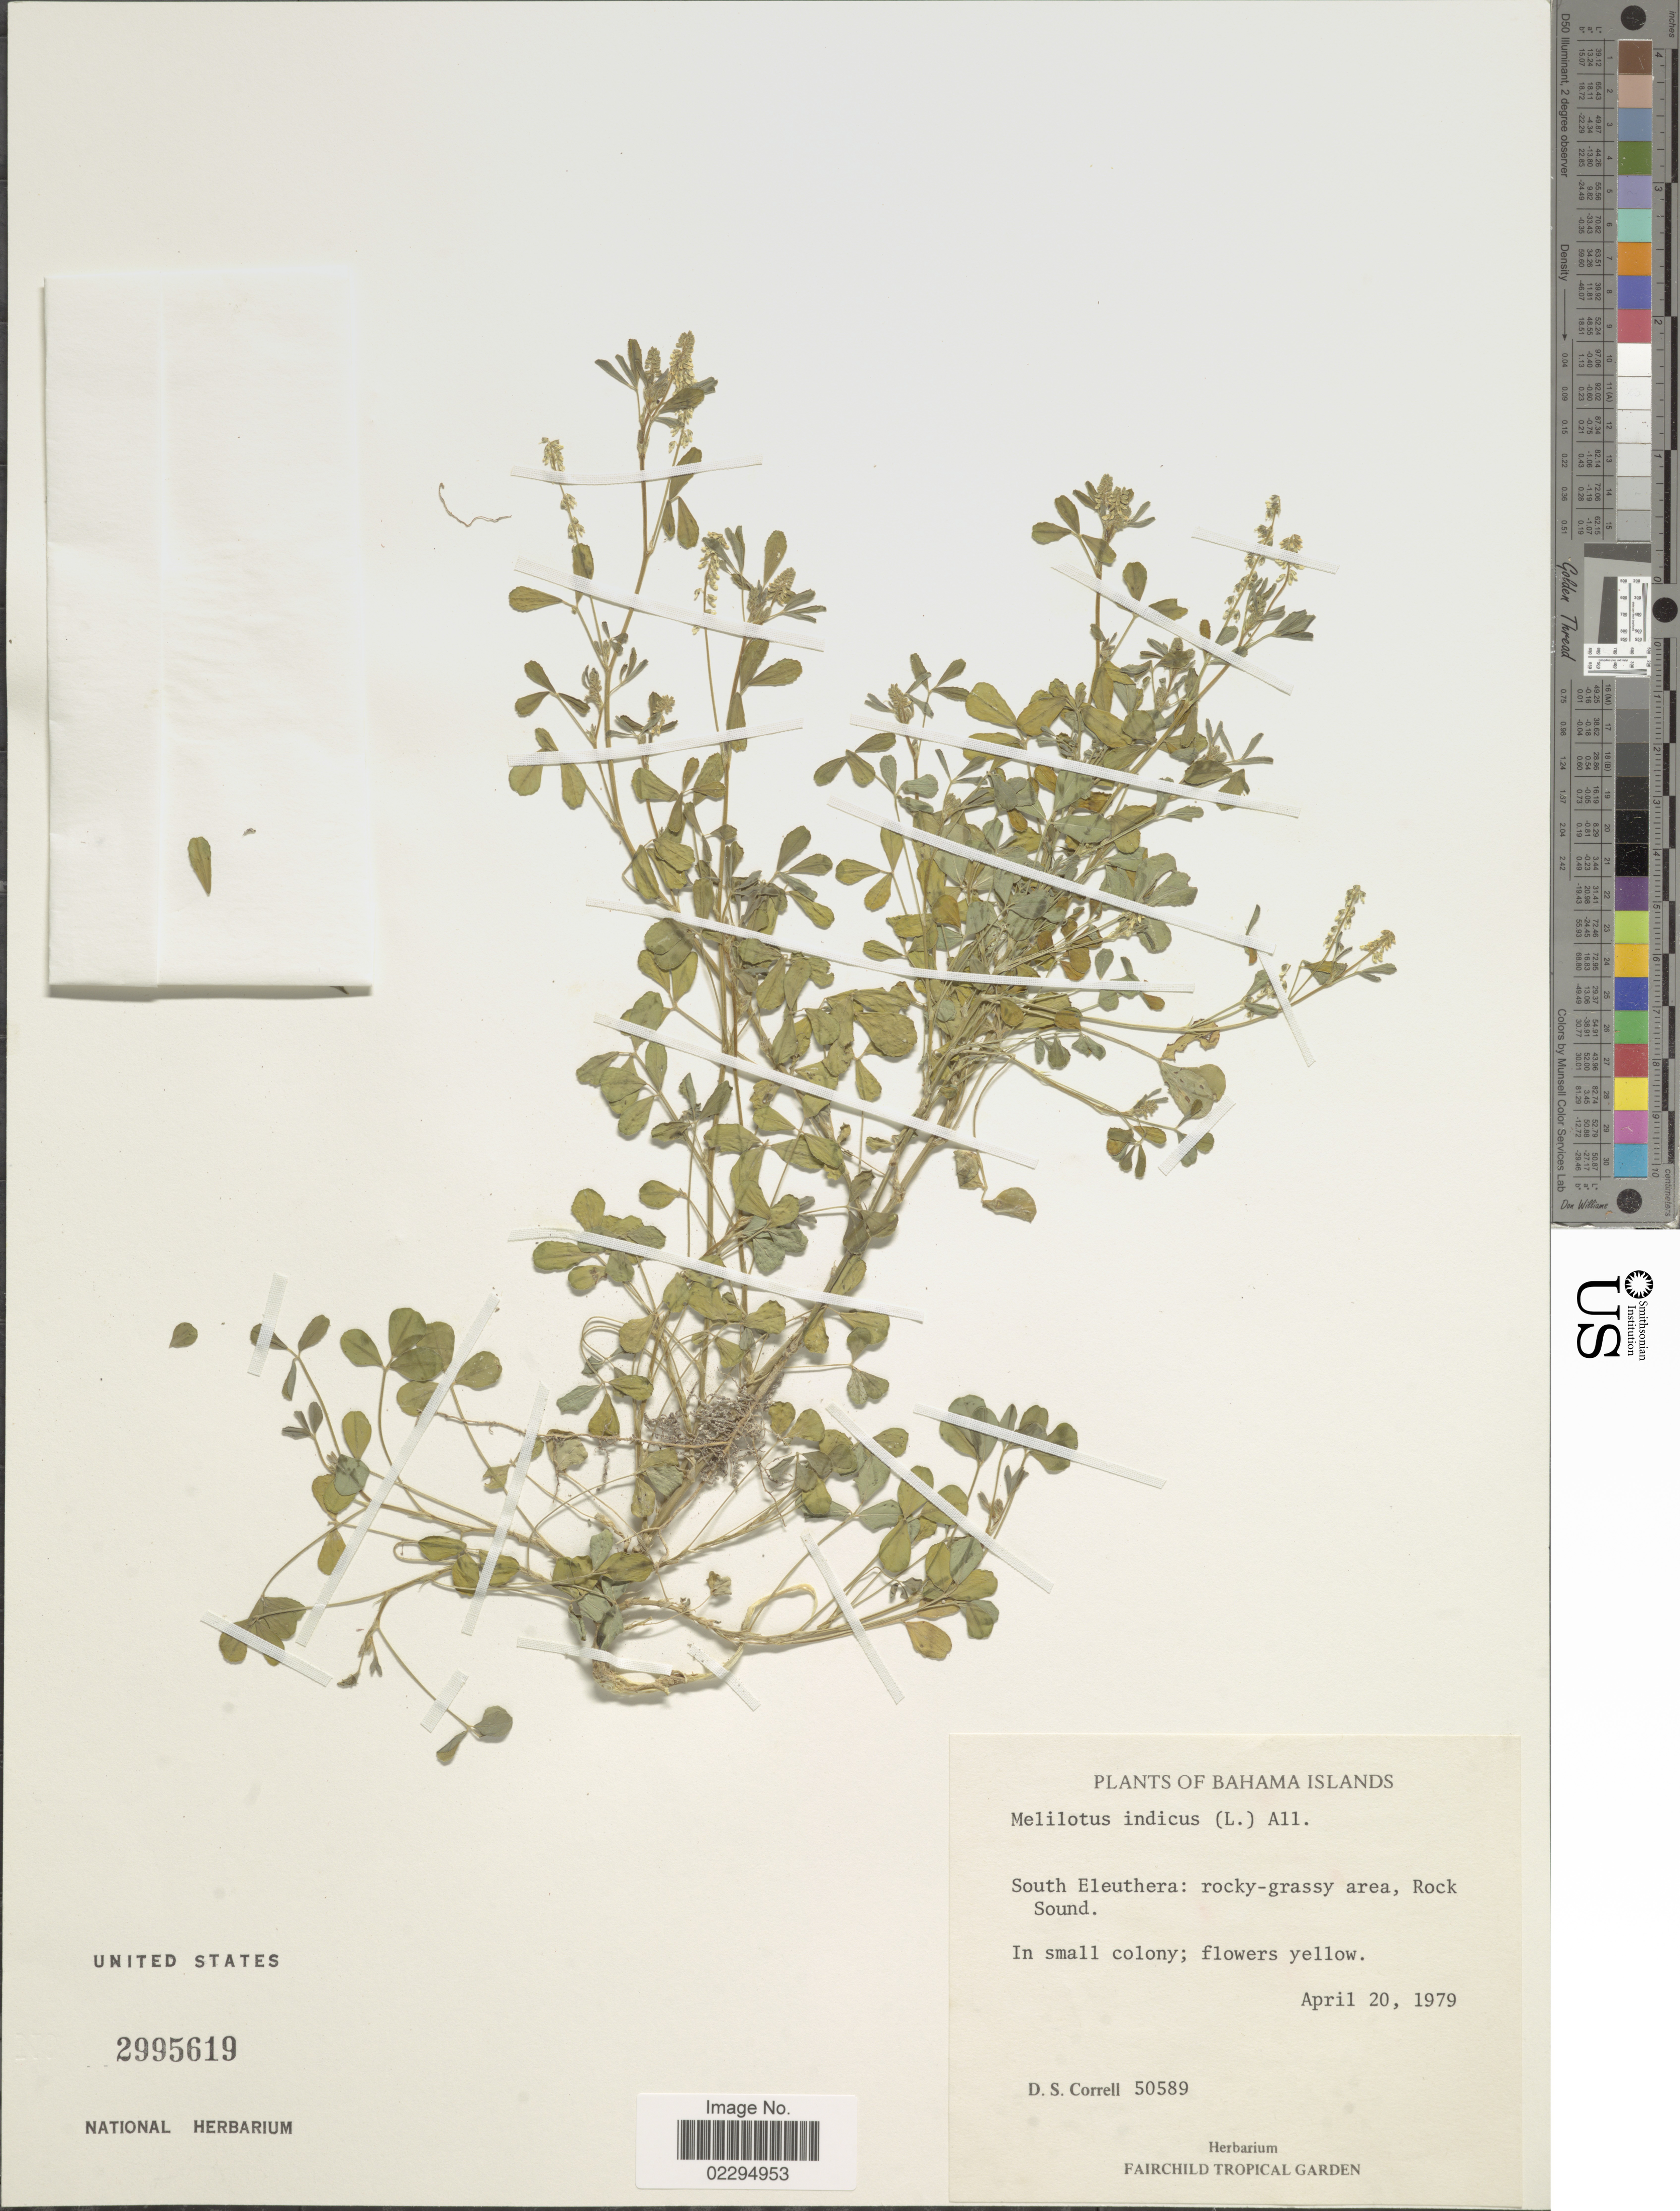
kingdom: Plantae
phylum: Tracheophyta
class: Magnoliopsida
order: Fabales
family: Fabaceae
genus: Melilotus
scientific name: Melilotus indicus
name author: (L.) All.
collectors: D. S. Correll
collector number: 50589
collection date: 1979-04-20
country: Bahamas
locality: Bahama Island, South Eleuthera: rocky-grassy area, Rock Sound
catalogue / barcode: US 2995619